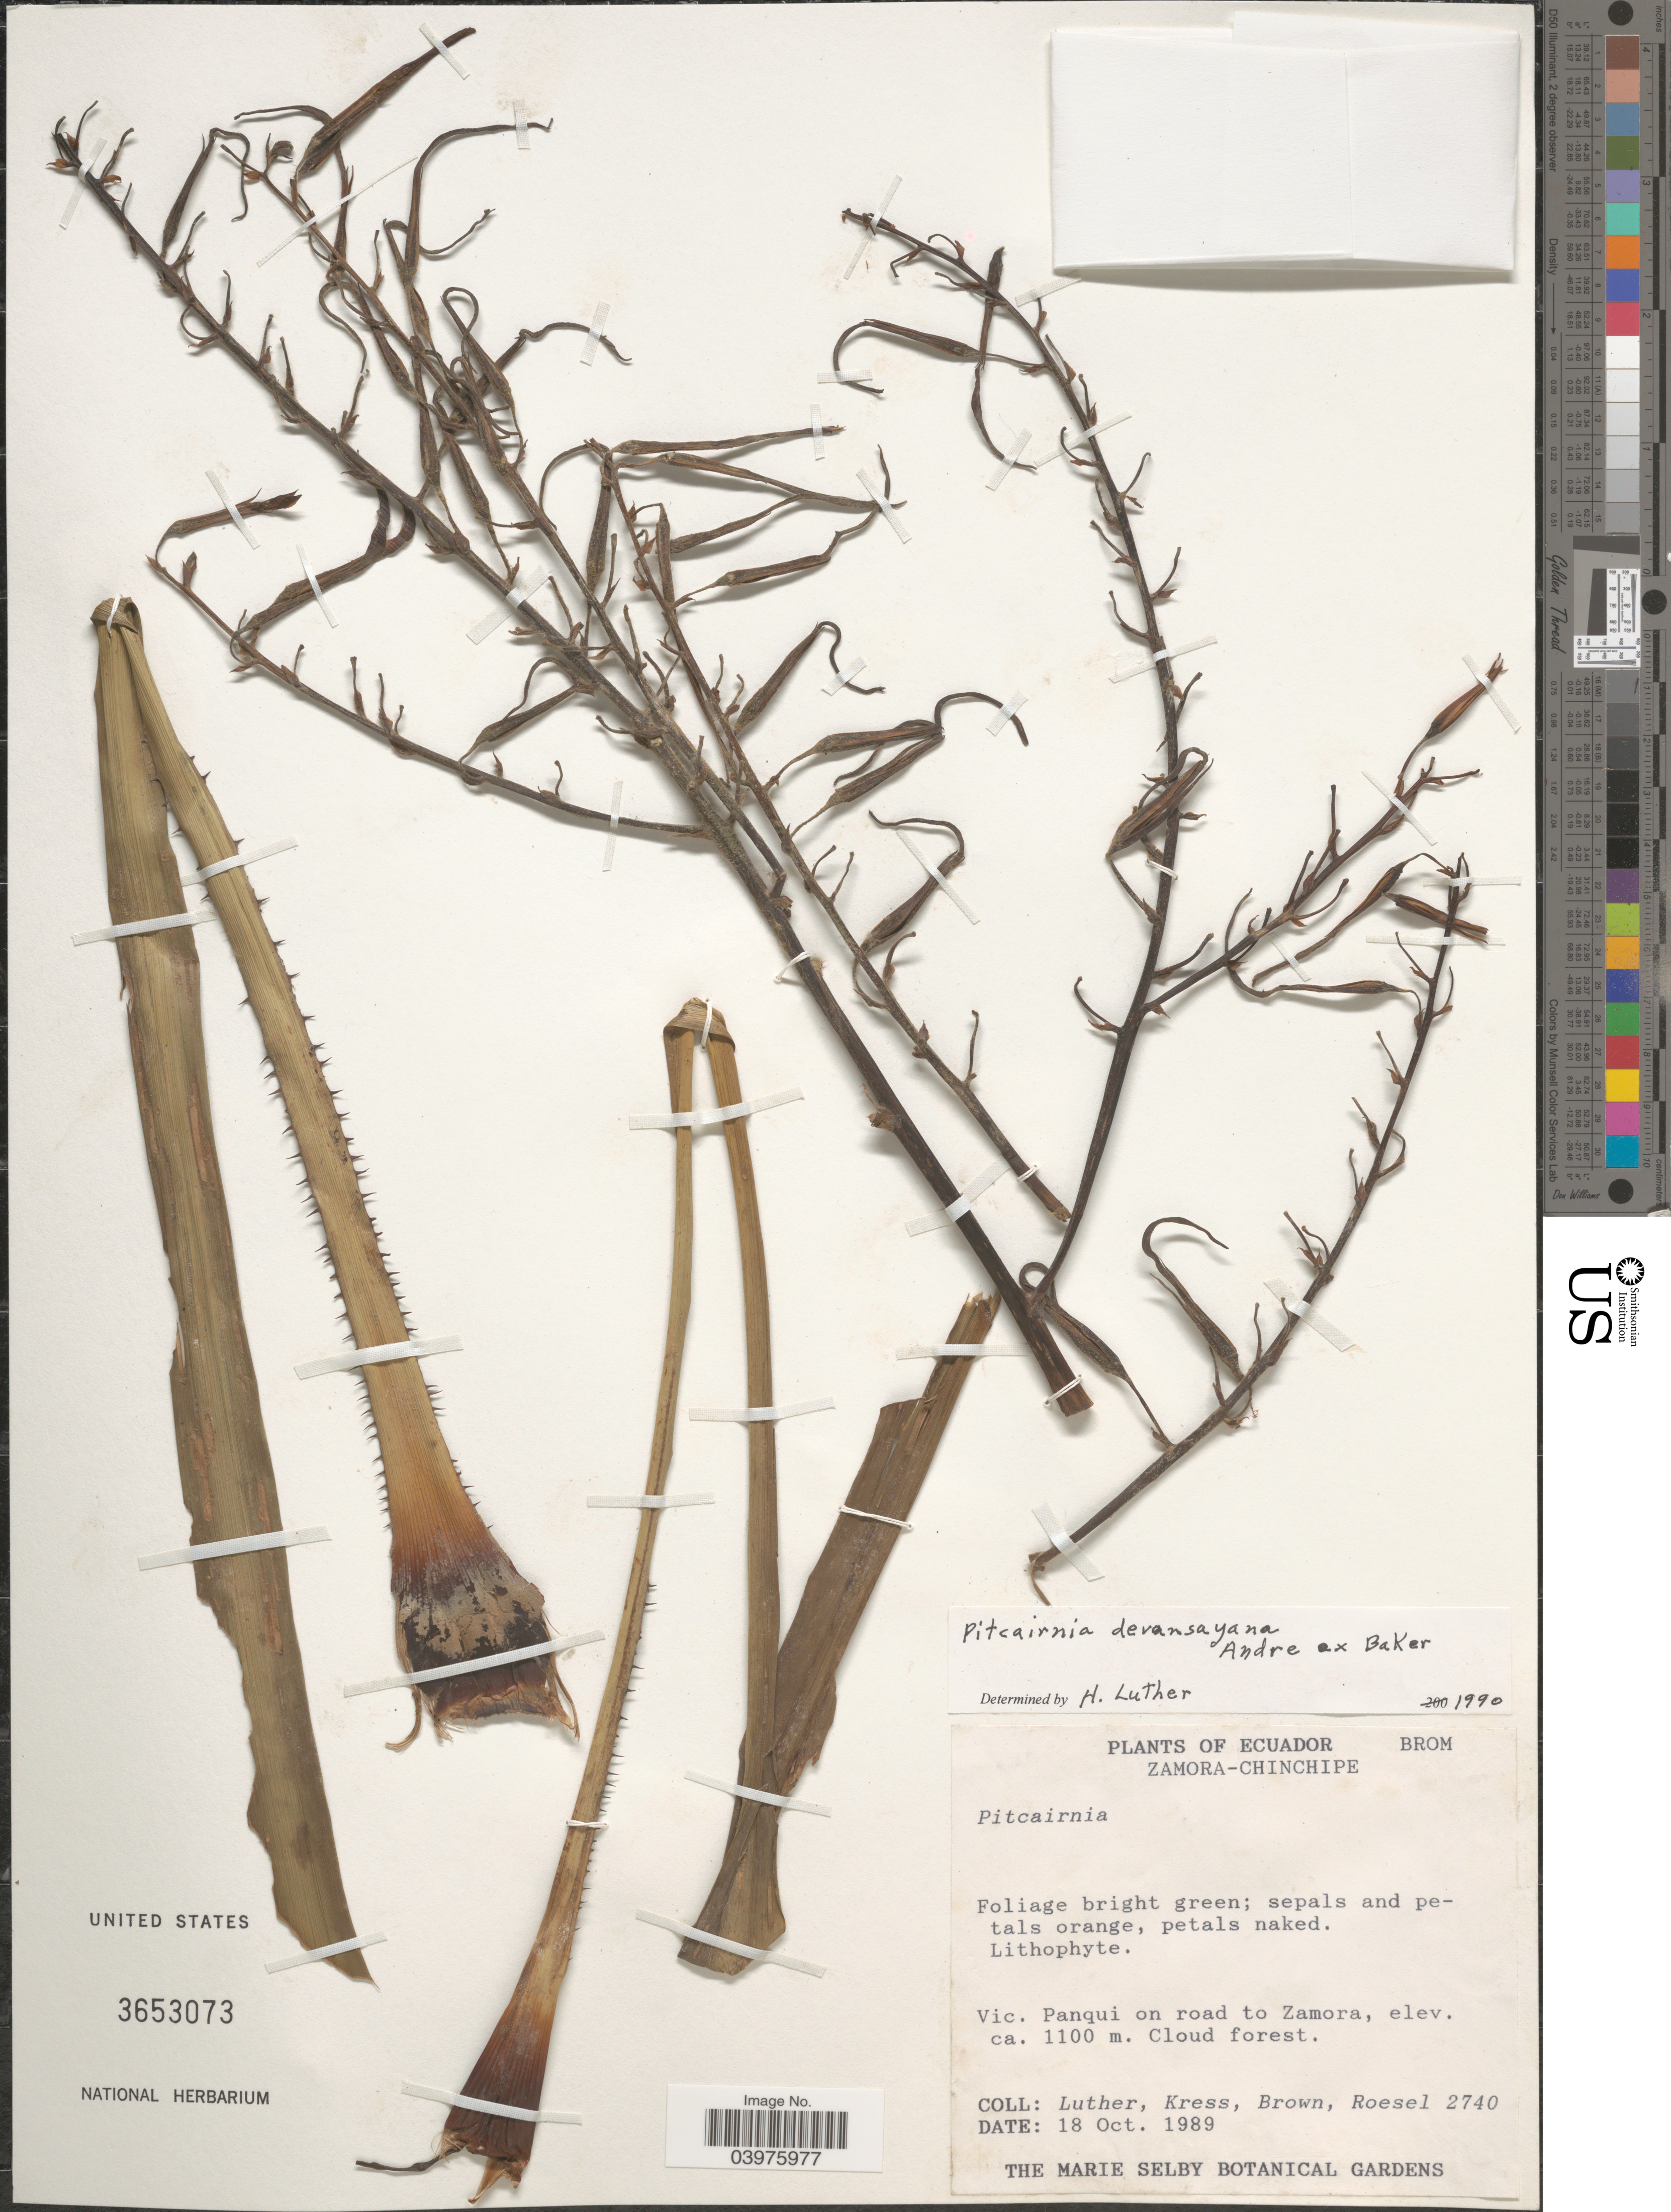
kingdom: Plantae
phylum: Tracheophyta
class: Liliopsida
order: Poales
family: Bromeliaceae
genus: Pitcairnia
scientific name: Pitcairnia devansayana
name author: André ex Baker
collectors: -- Luther, -- Kress, -- Brown & Roesel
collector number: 2740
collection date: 1989-10-18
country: Ecuador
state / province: Zamora-Chinchipe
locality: Vic. Panqui on road to Zamora.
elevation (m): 1100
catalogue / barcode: US 3653073